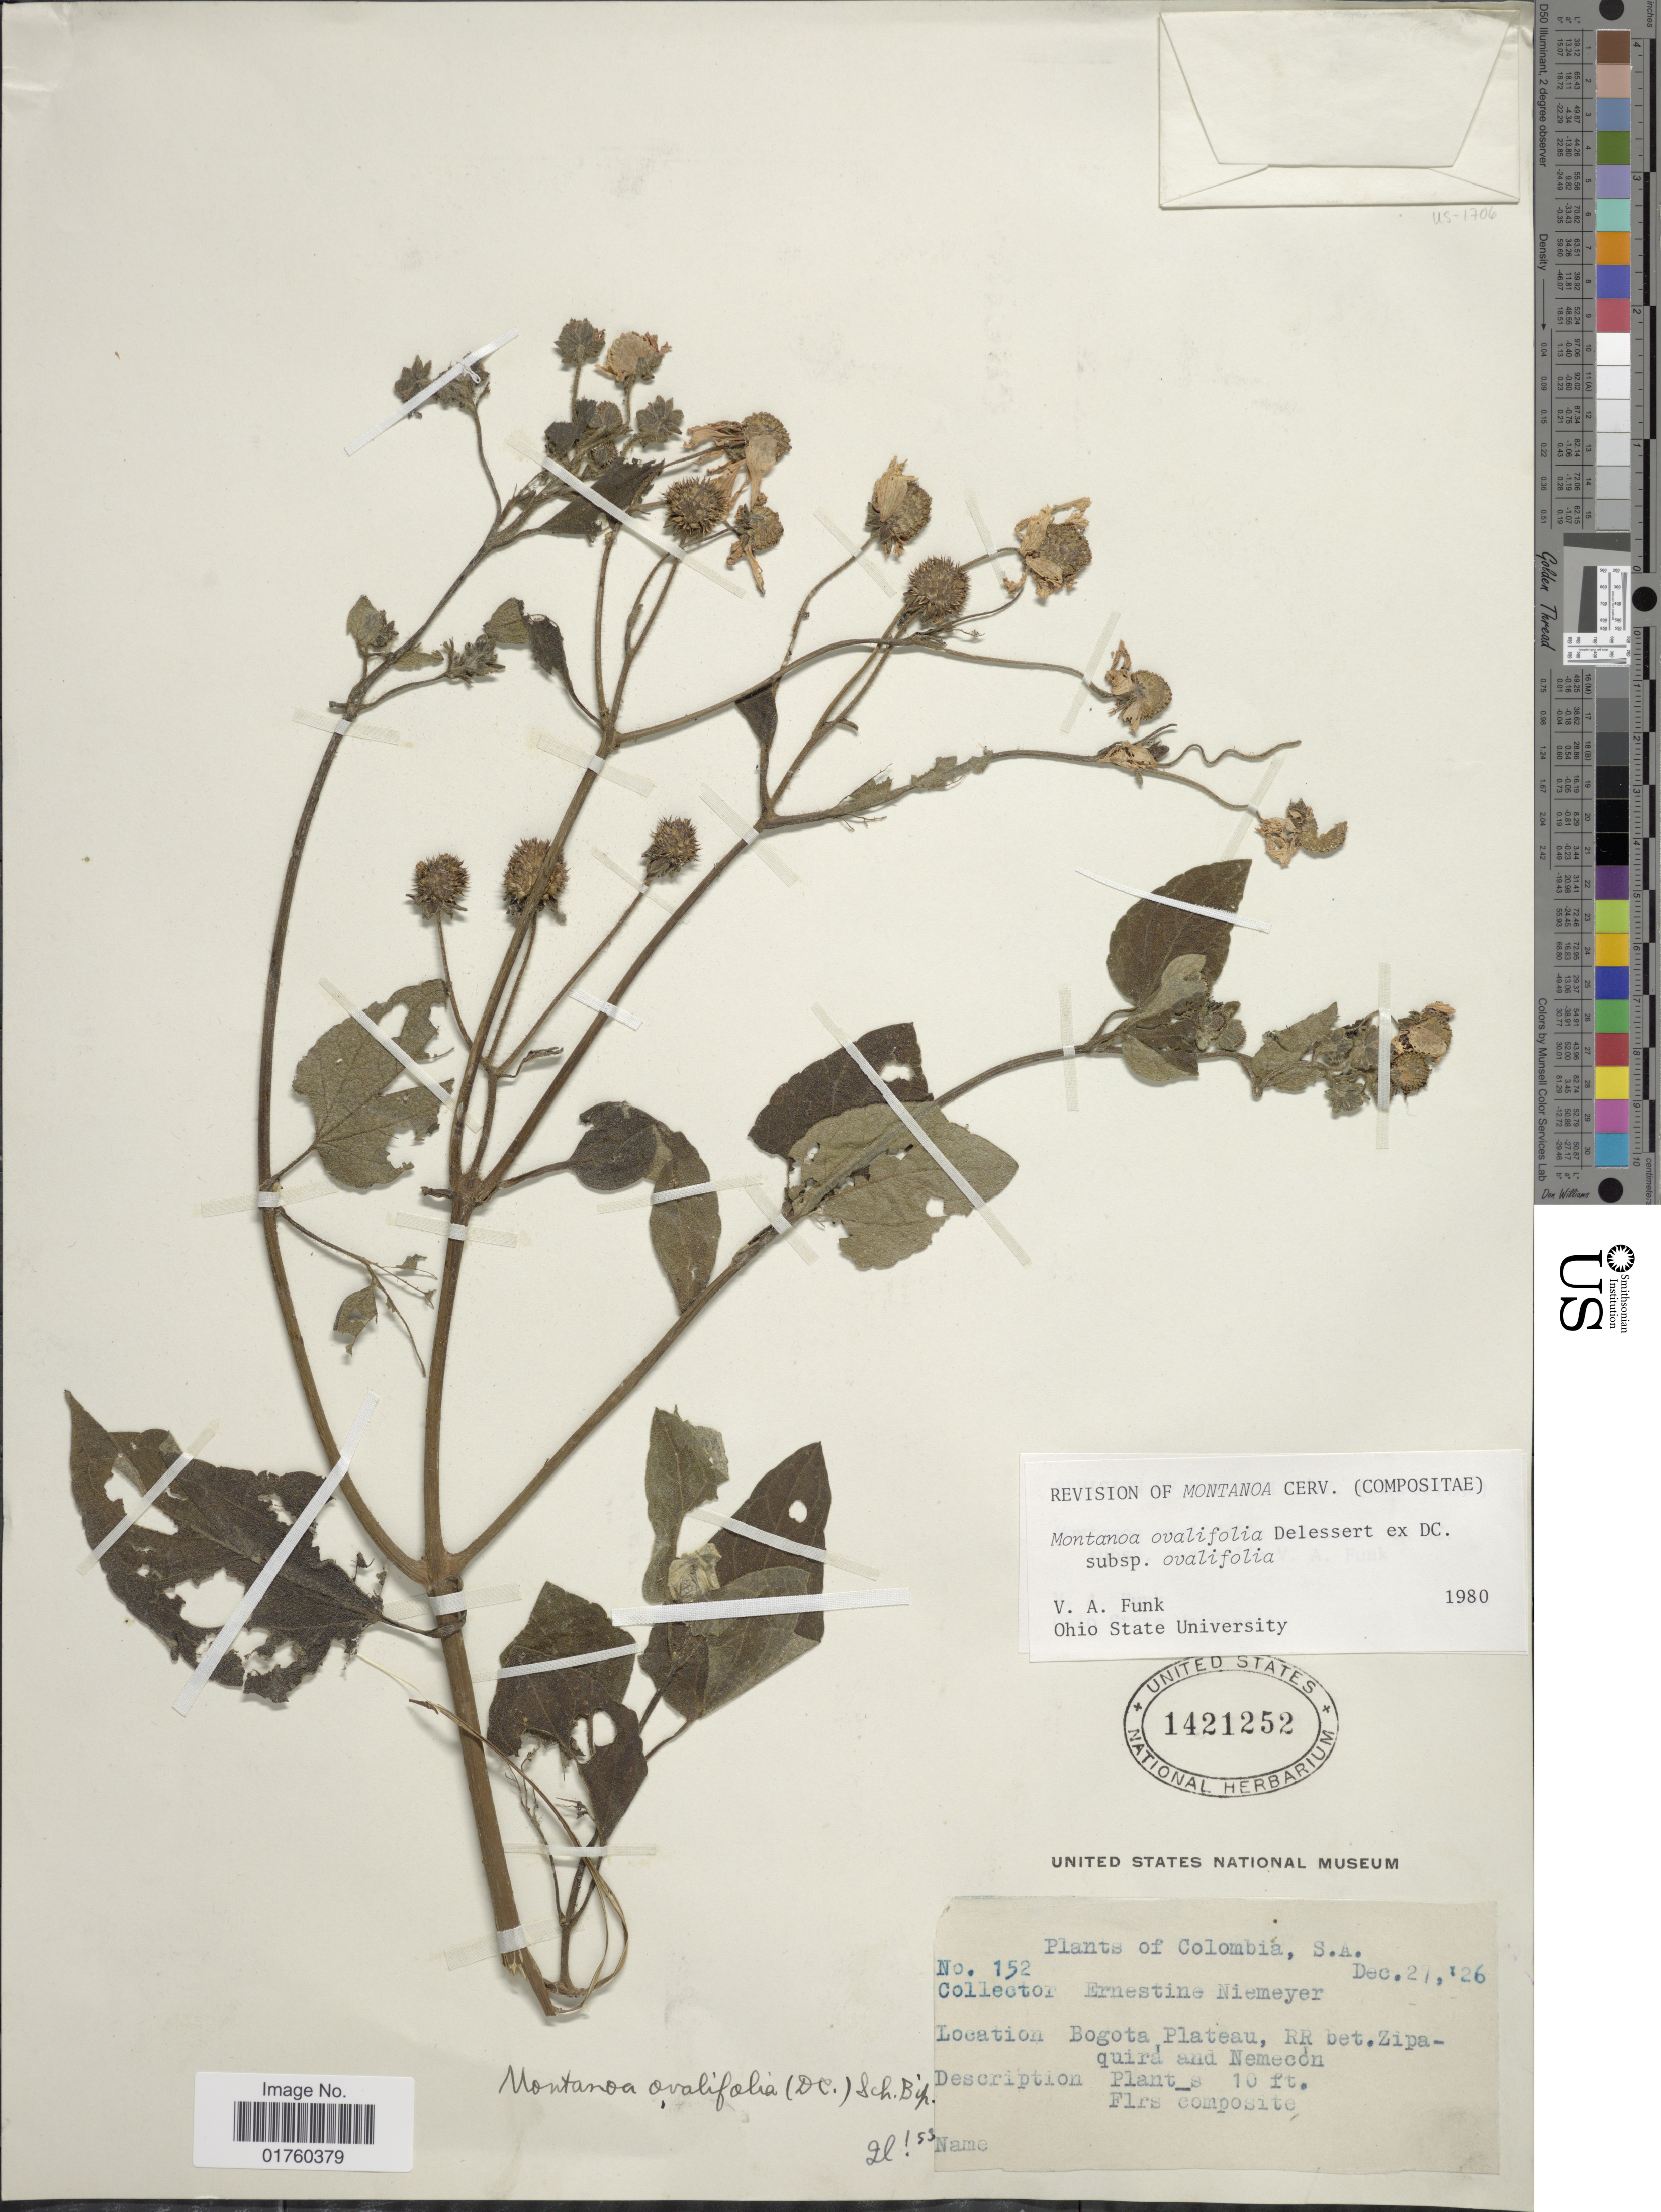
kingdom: Plantae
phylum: Tracheophyta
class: Magnoliopsida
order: Asterales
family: Asteraceae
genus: Montanoa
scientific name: Montanoa ovalifolia subsp. ovalifolia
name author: DC.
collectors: E. H. Niemeyer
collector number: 152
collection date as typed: Transcribed d/m/y: 27/12/26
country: Colombia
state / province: Bogota D.C.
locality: S.A. Bogota Plateau, RR bet. Zipaquira and Nemecon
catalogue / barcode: US 1421252